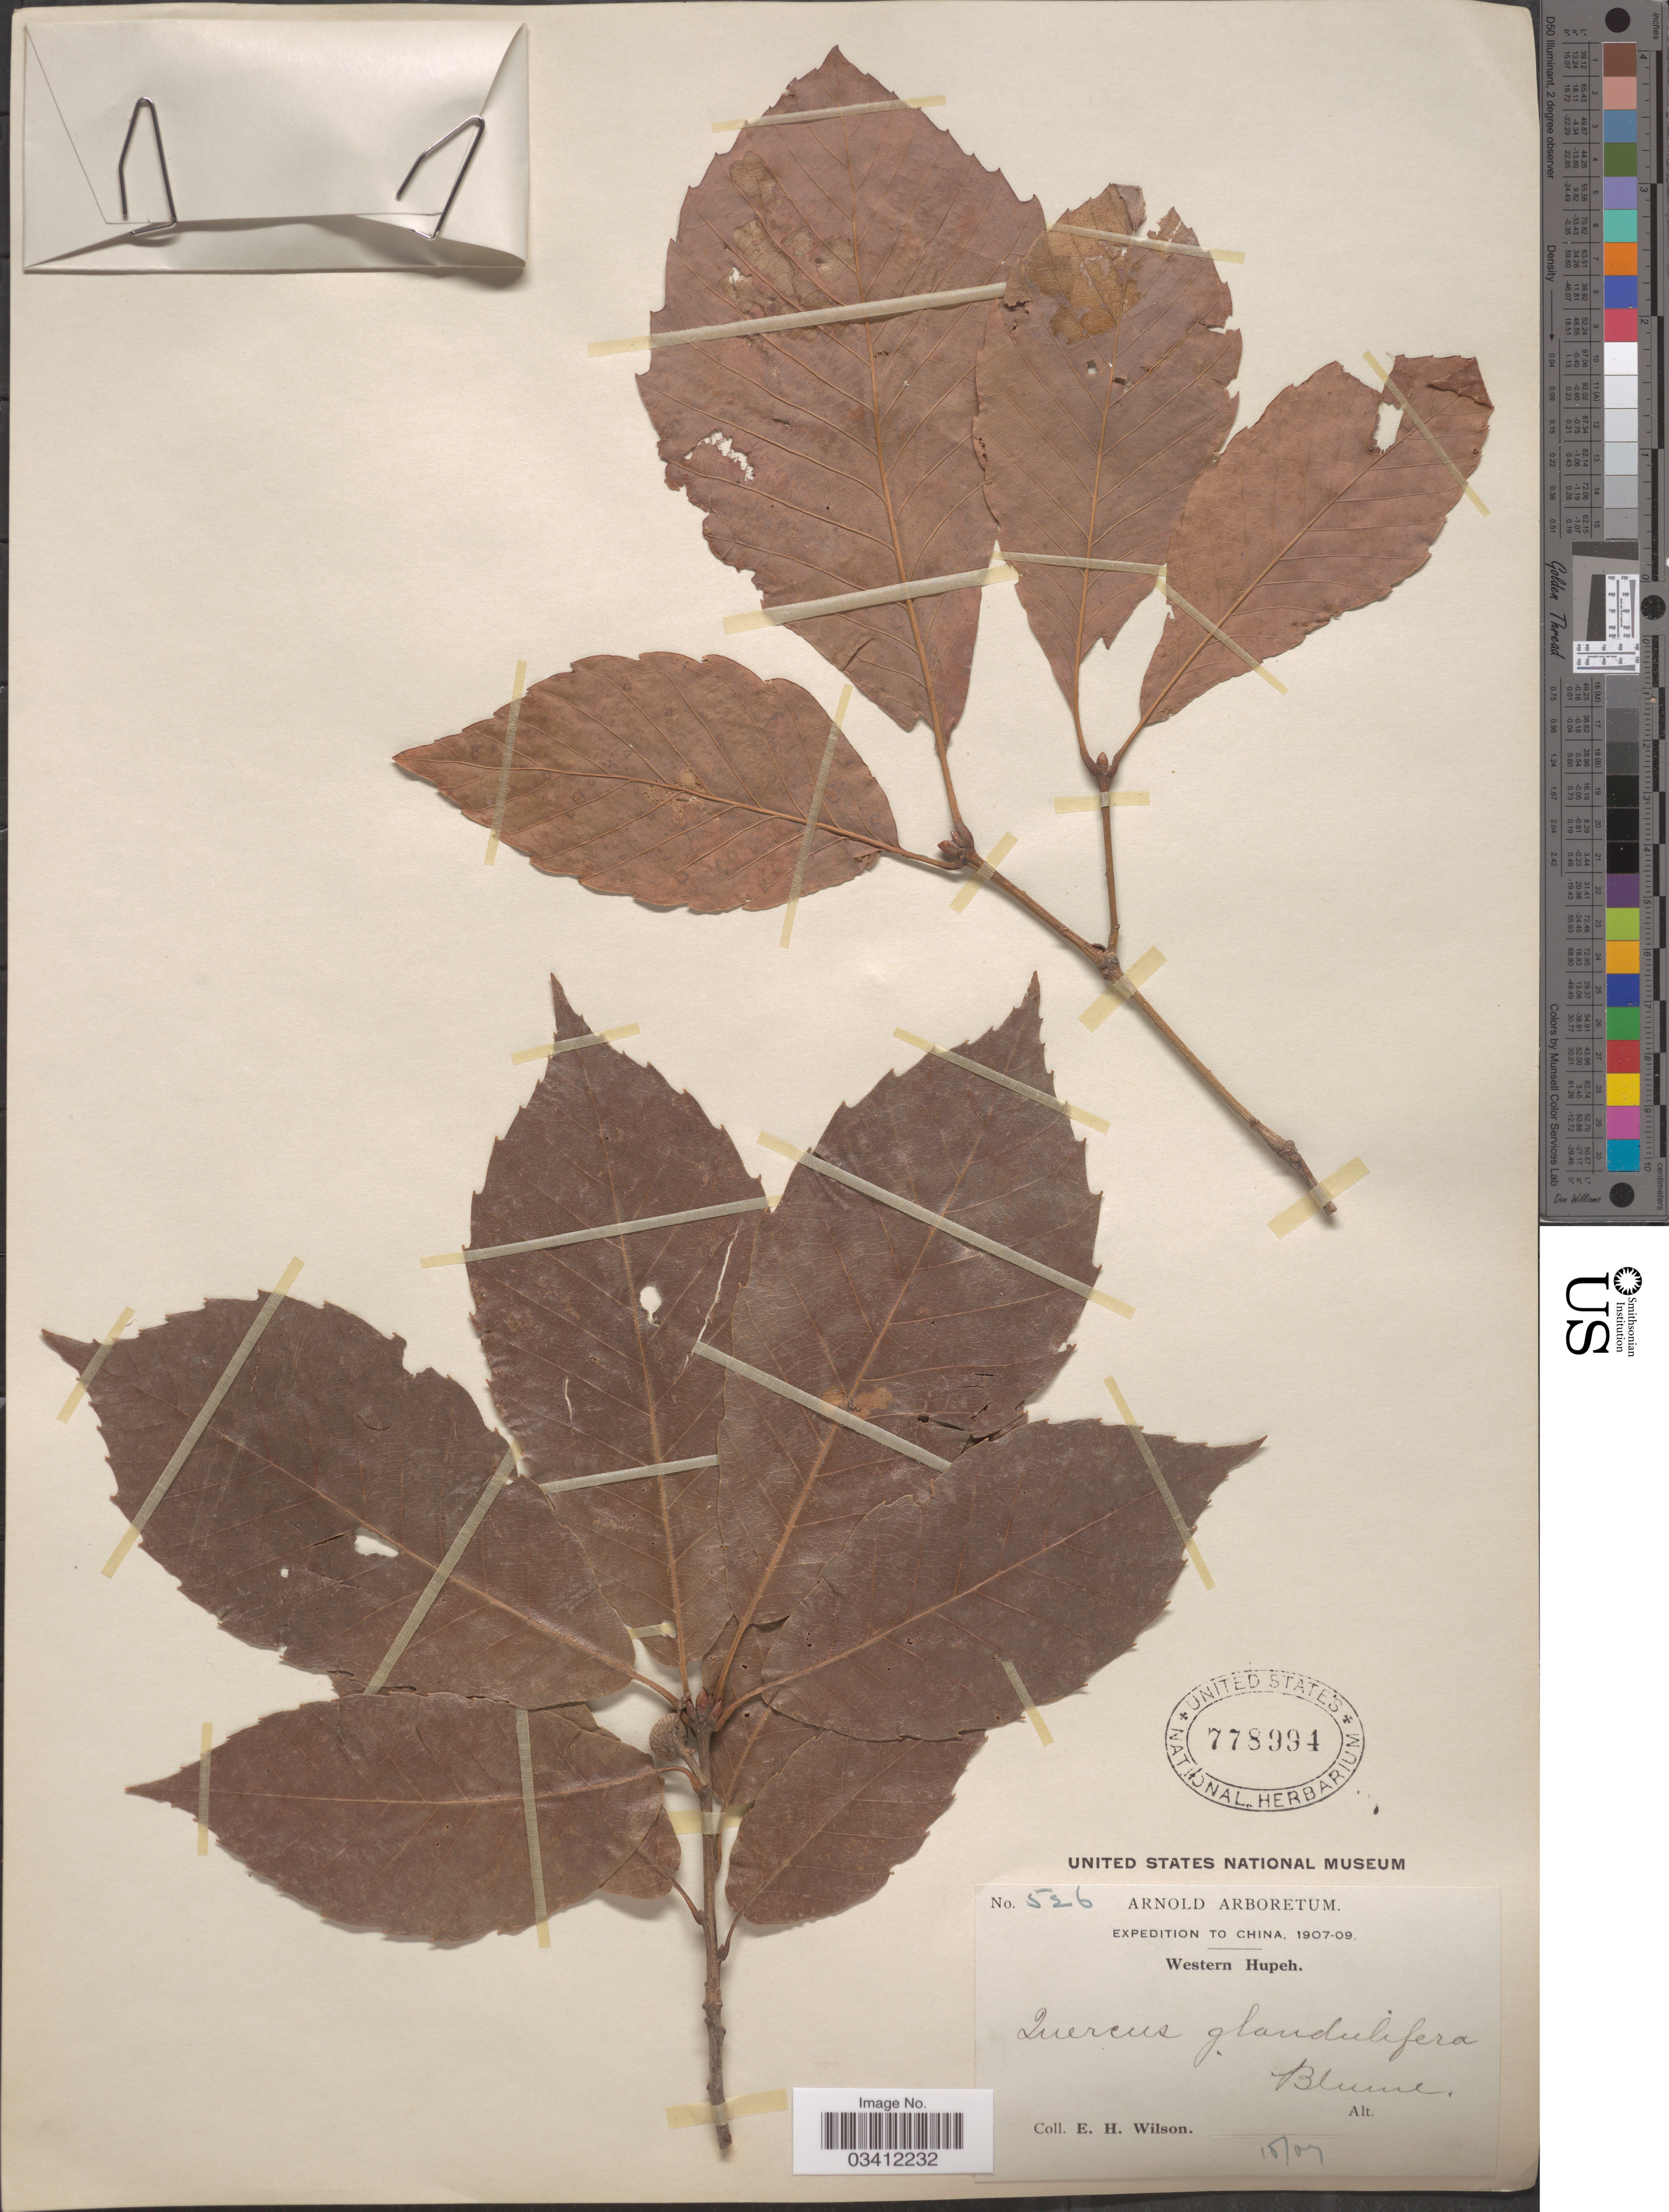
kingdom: Plantae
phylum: Tracheophyta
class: Magnoliopsida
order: Fagales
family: Fagaceae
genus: Quercus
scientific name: Quercus serrata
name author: Thunb.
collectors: E. Wilson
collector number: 526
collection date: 1907-10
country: China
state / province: Hubei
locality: Western Hupeh.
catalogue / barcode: US 778994